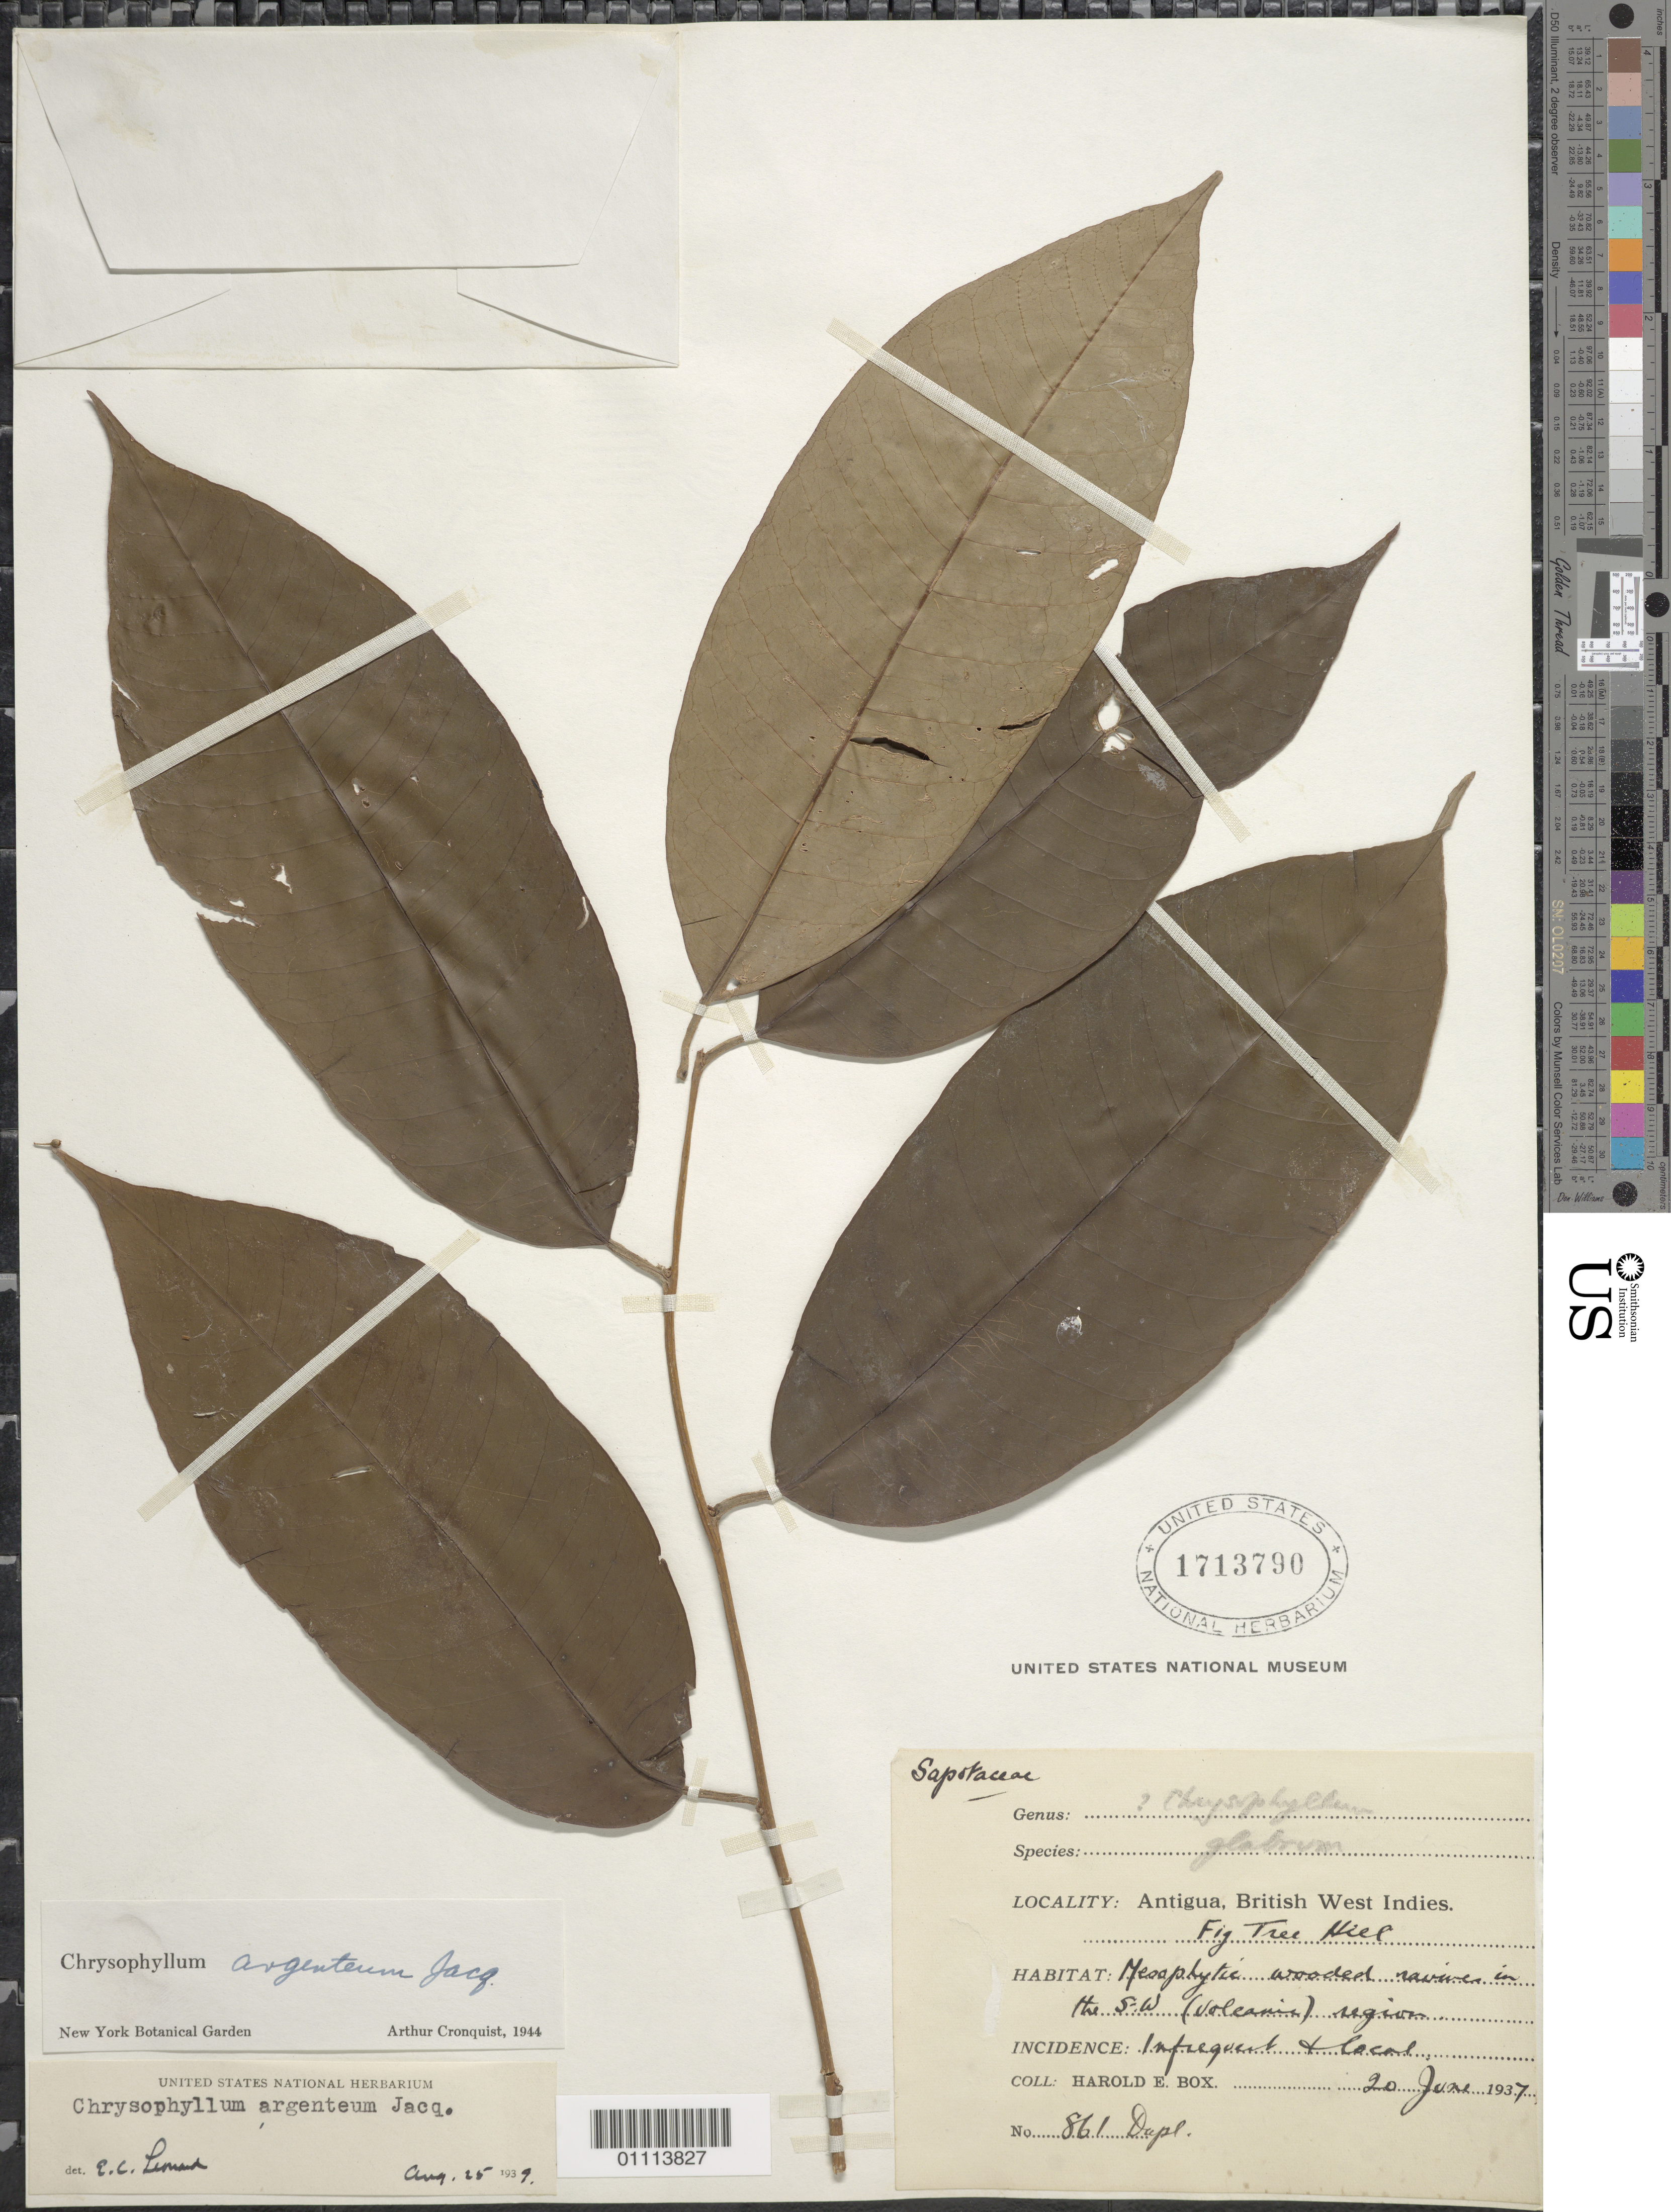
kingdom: Plantae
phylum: Tracheophyta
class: Magnoliopsida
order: Ericales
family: Sapotaceae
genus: Chrysophyllum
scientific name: Chrysophyllum argenteum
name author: Jacq.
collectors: H. E. Box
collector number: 861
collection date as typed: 20 Jun 1937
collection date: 1937-06-20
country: Antigua and Barbuda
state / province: Saint Mary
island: Antigua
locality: Fig Tree Hill; mesophytic wooded ravines in the SW (volcanic) region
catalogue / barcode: US 1713790